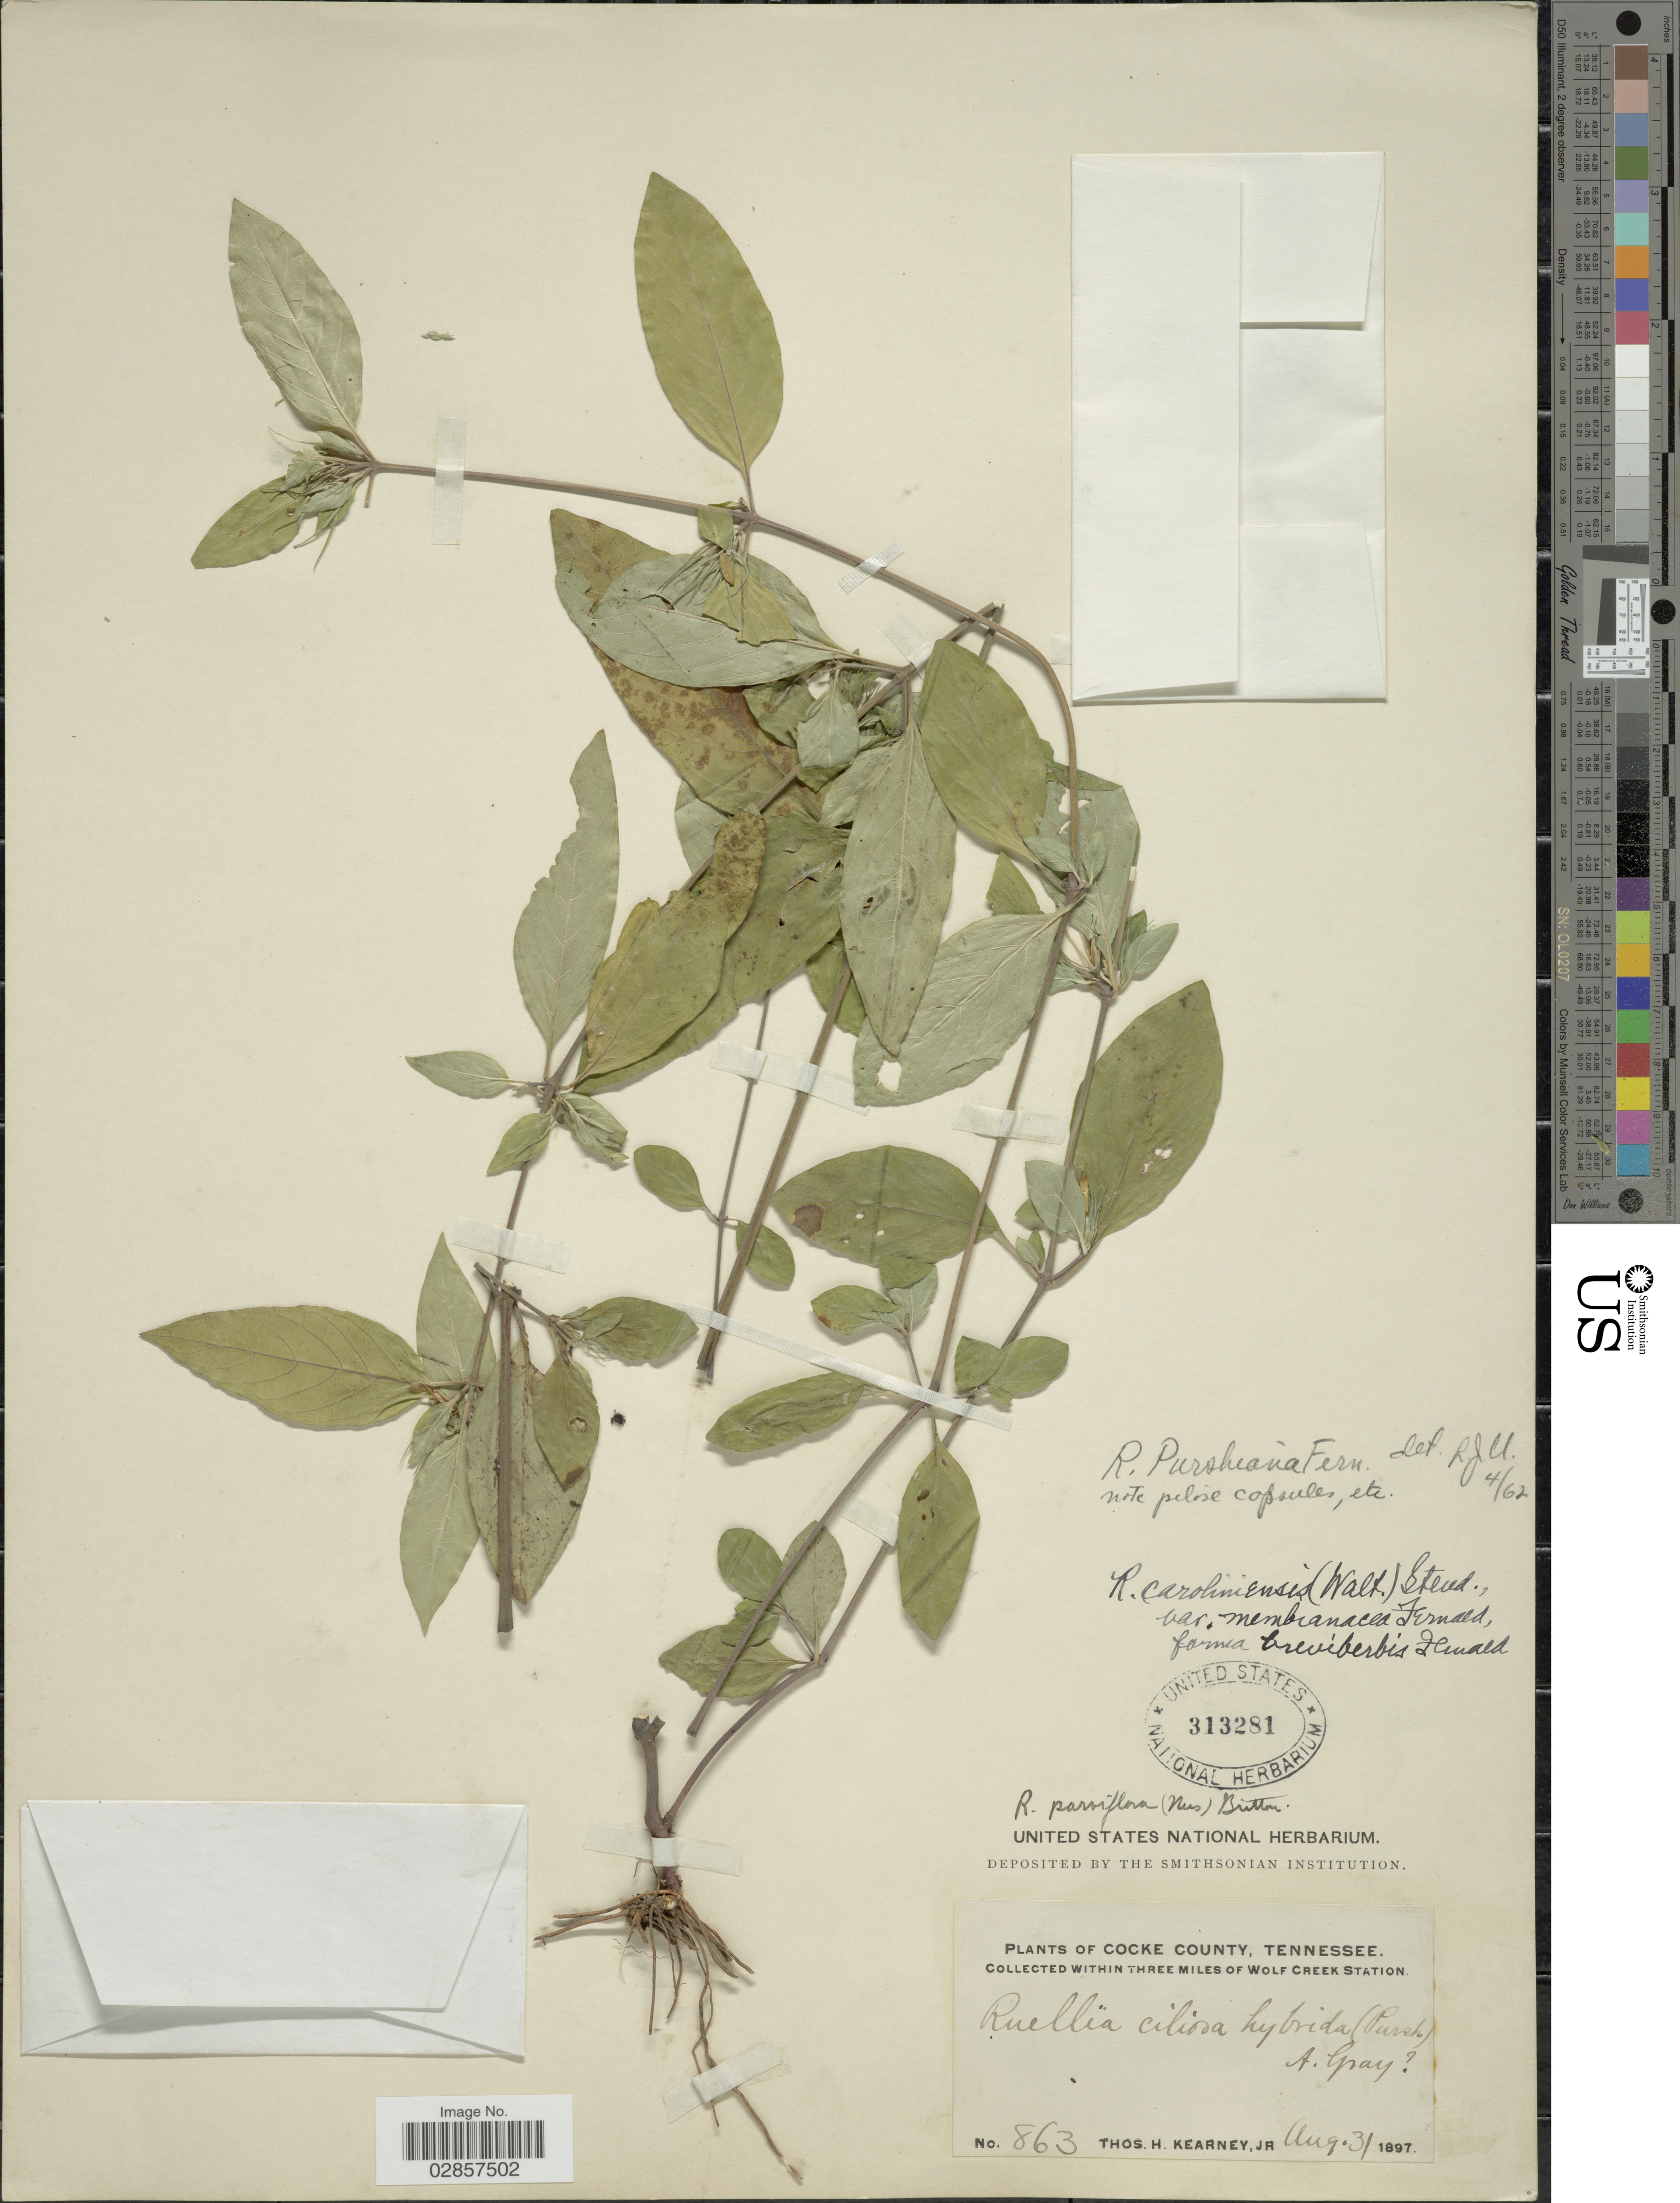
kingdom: Plantae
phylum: Tracheophyta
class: Magnoliopsida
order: Lamiales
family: Acanthaceae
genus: Ruellia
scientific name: Ruellia purshiana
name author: Fernald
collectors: T. H. Kearney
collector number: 863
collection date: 1897-08-31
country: United States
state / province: Tennessee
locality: Cocke County, Within Three Miles of Wolf Creek Station.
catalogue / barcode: US 313281